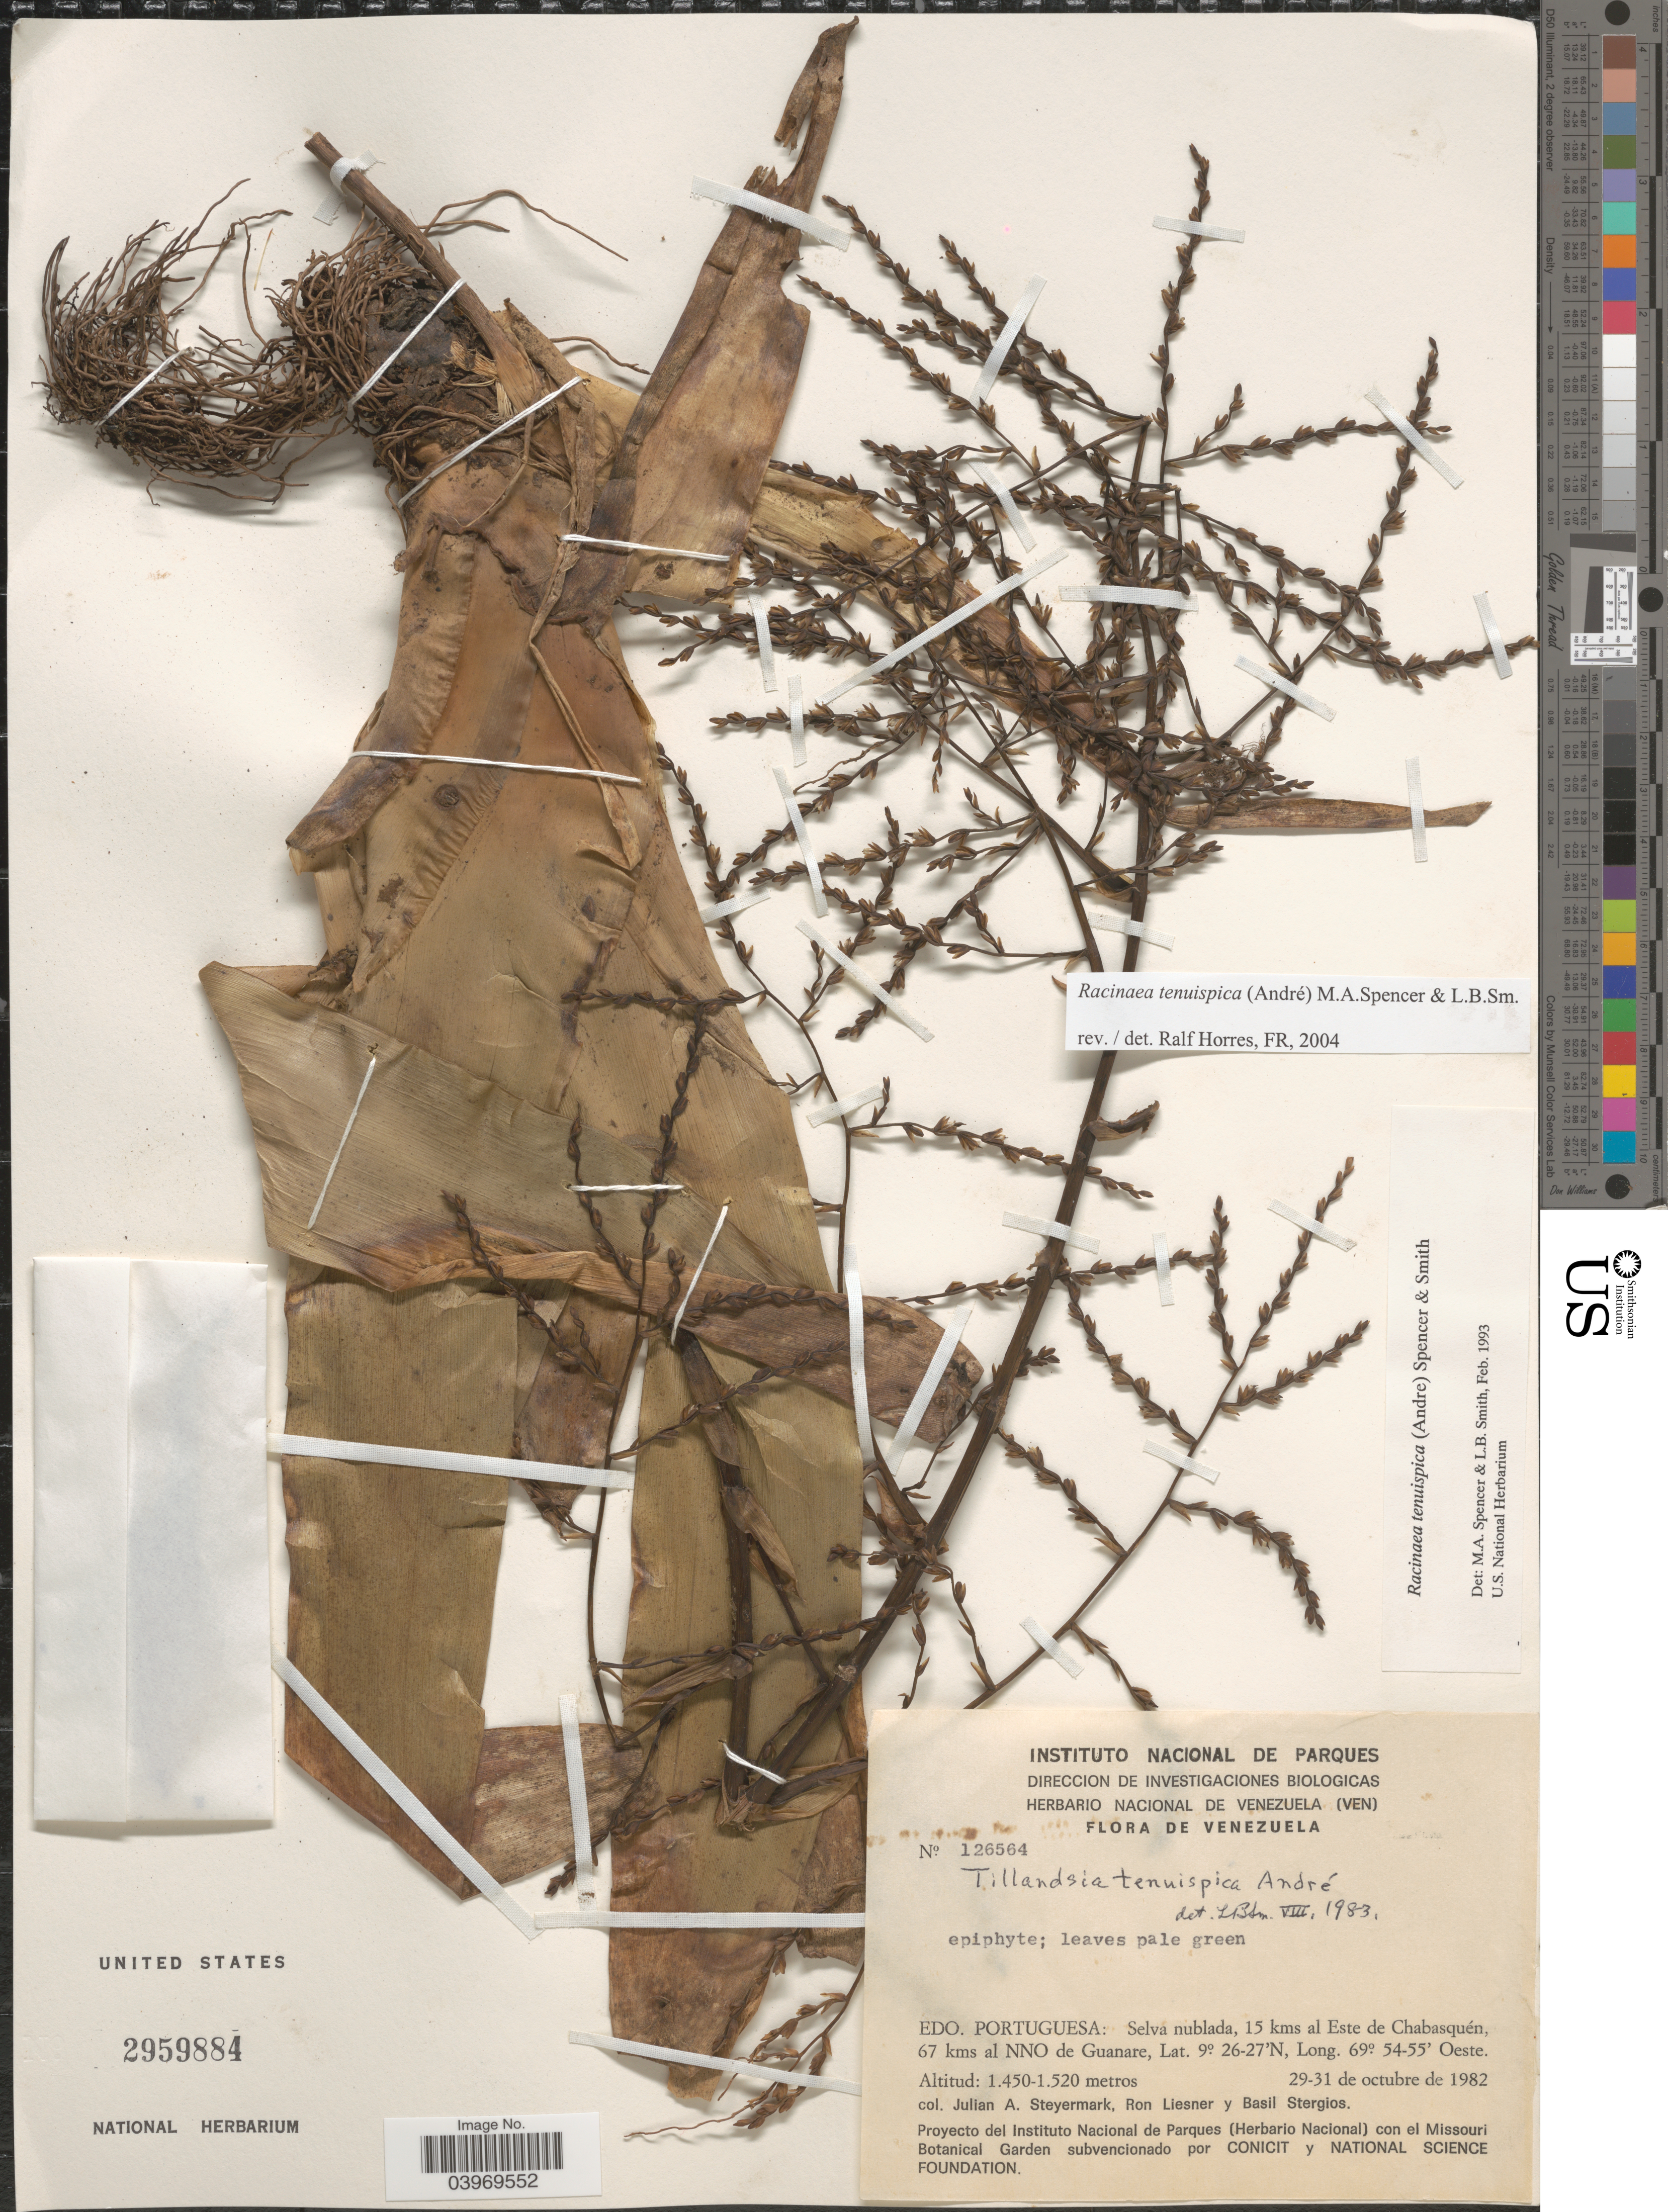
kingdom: Plantae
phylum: Tracheophyta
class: Liliopsida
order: Poales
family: Bromeliaceae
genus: Racinaea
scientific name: Racinaea tenuispica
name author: (André) M.A. Spencer & L.B. Sm.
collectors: J. Steyermark, R. L. Liesner & B. G. Stergios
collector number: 126564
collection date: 1982-10-29/1982-10-31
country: Venezuela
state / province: Portuguesa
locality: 15 kms al E de Chabasquén, 67 kms al NNO de Guanare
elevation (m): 1450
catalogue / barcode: US 2959884